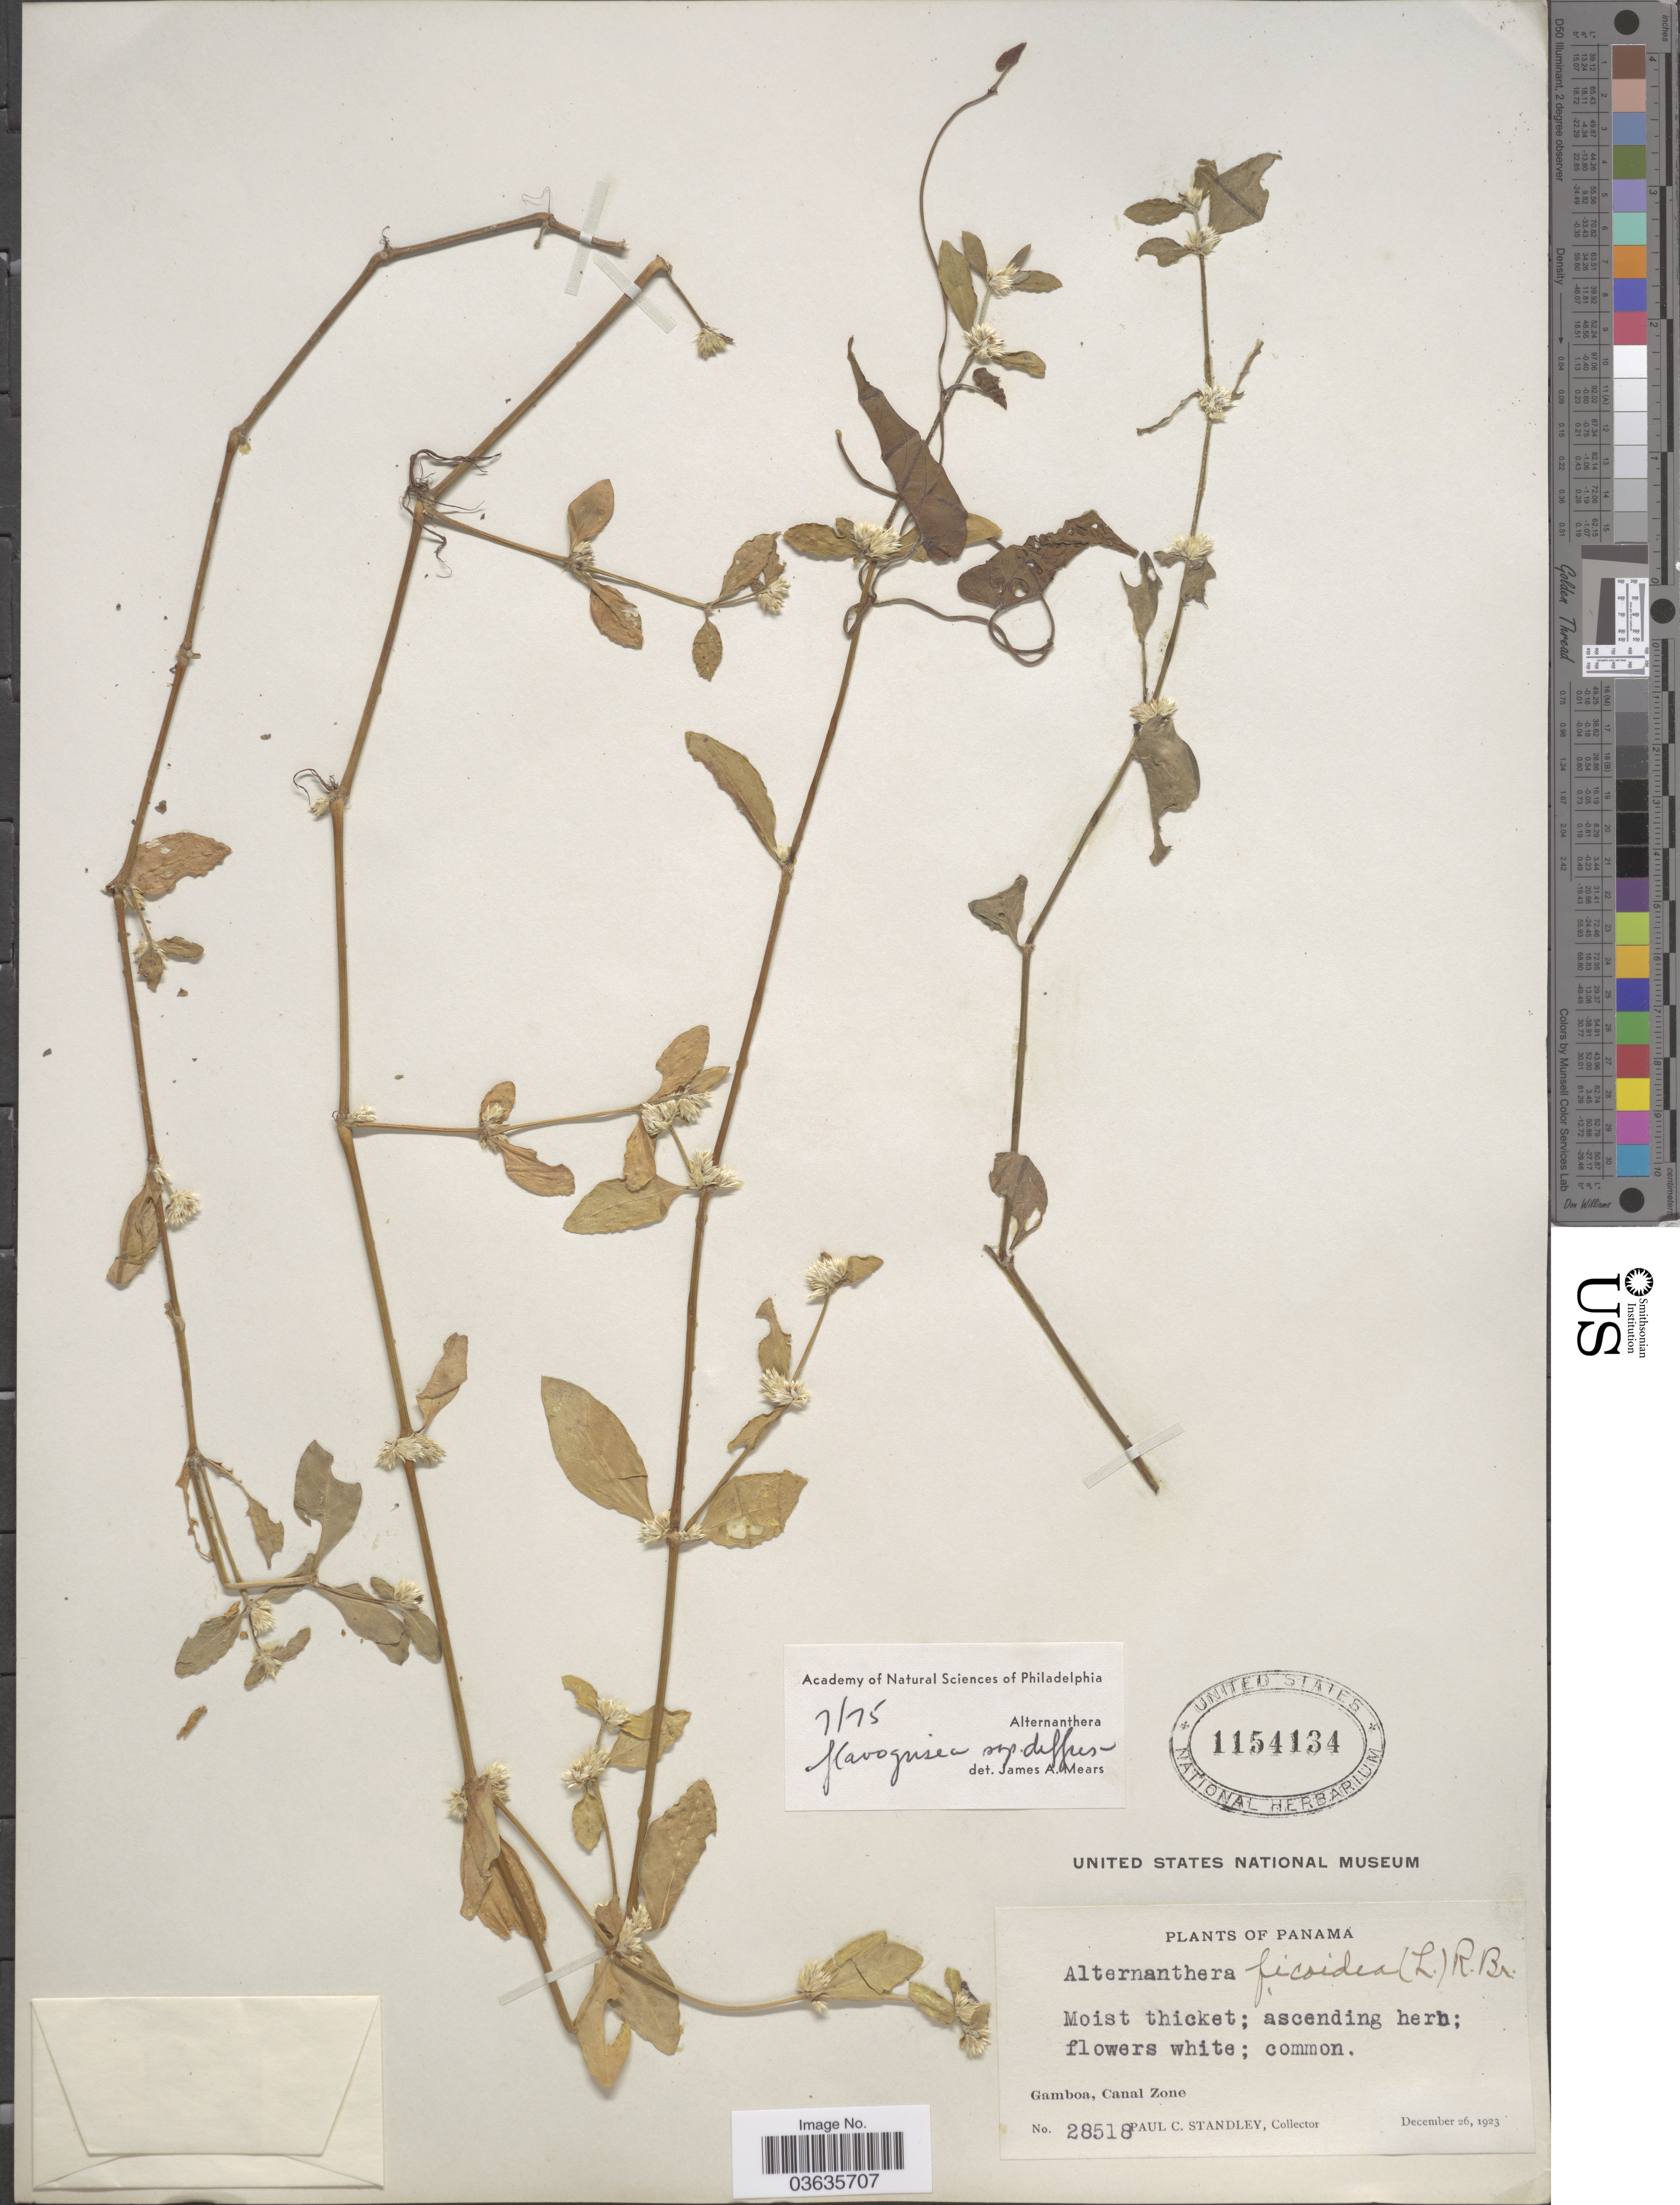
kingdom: Plantae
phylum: Tracheophyta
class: Magnoliopsida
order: Caryophyllales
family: Amaranthaceae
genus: Alternanthera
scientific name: Alternanthera flavogrisea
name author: Urb.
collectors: P. C. Standley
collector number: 28518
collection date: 1923-12-26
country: Panama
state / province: Colón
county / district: Canal Zone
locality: Gamboa, Canal Zone.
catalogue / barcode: US 1154134